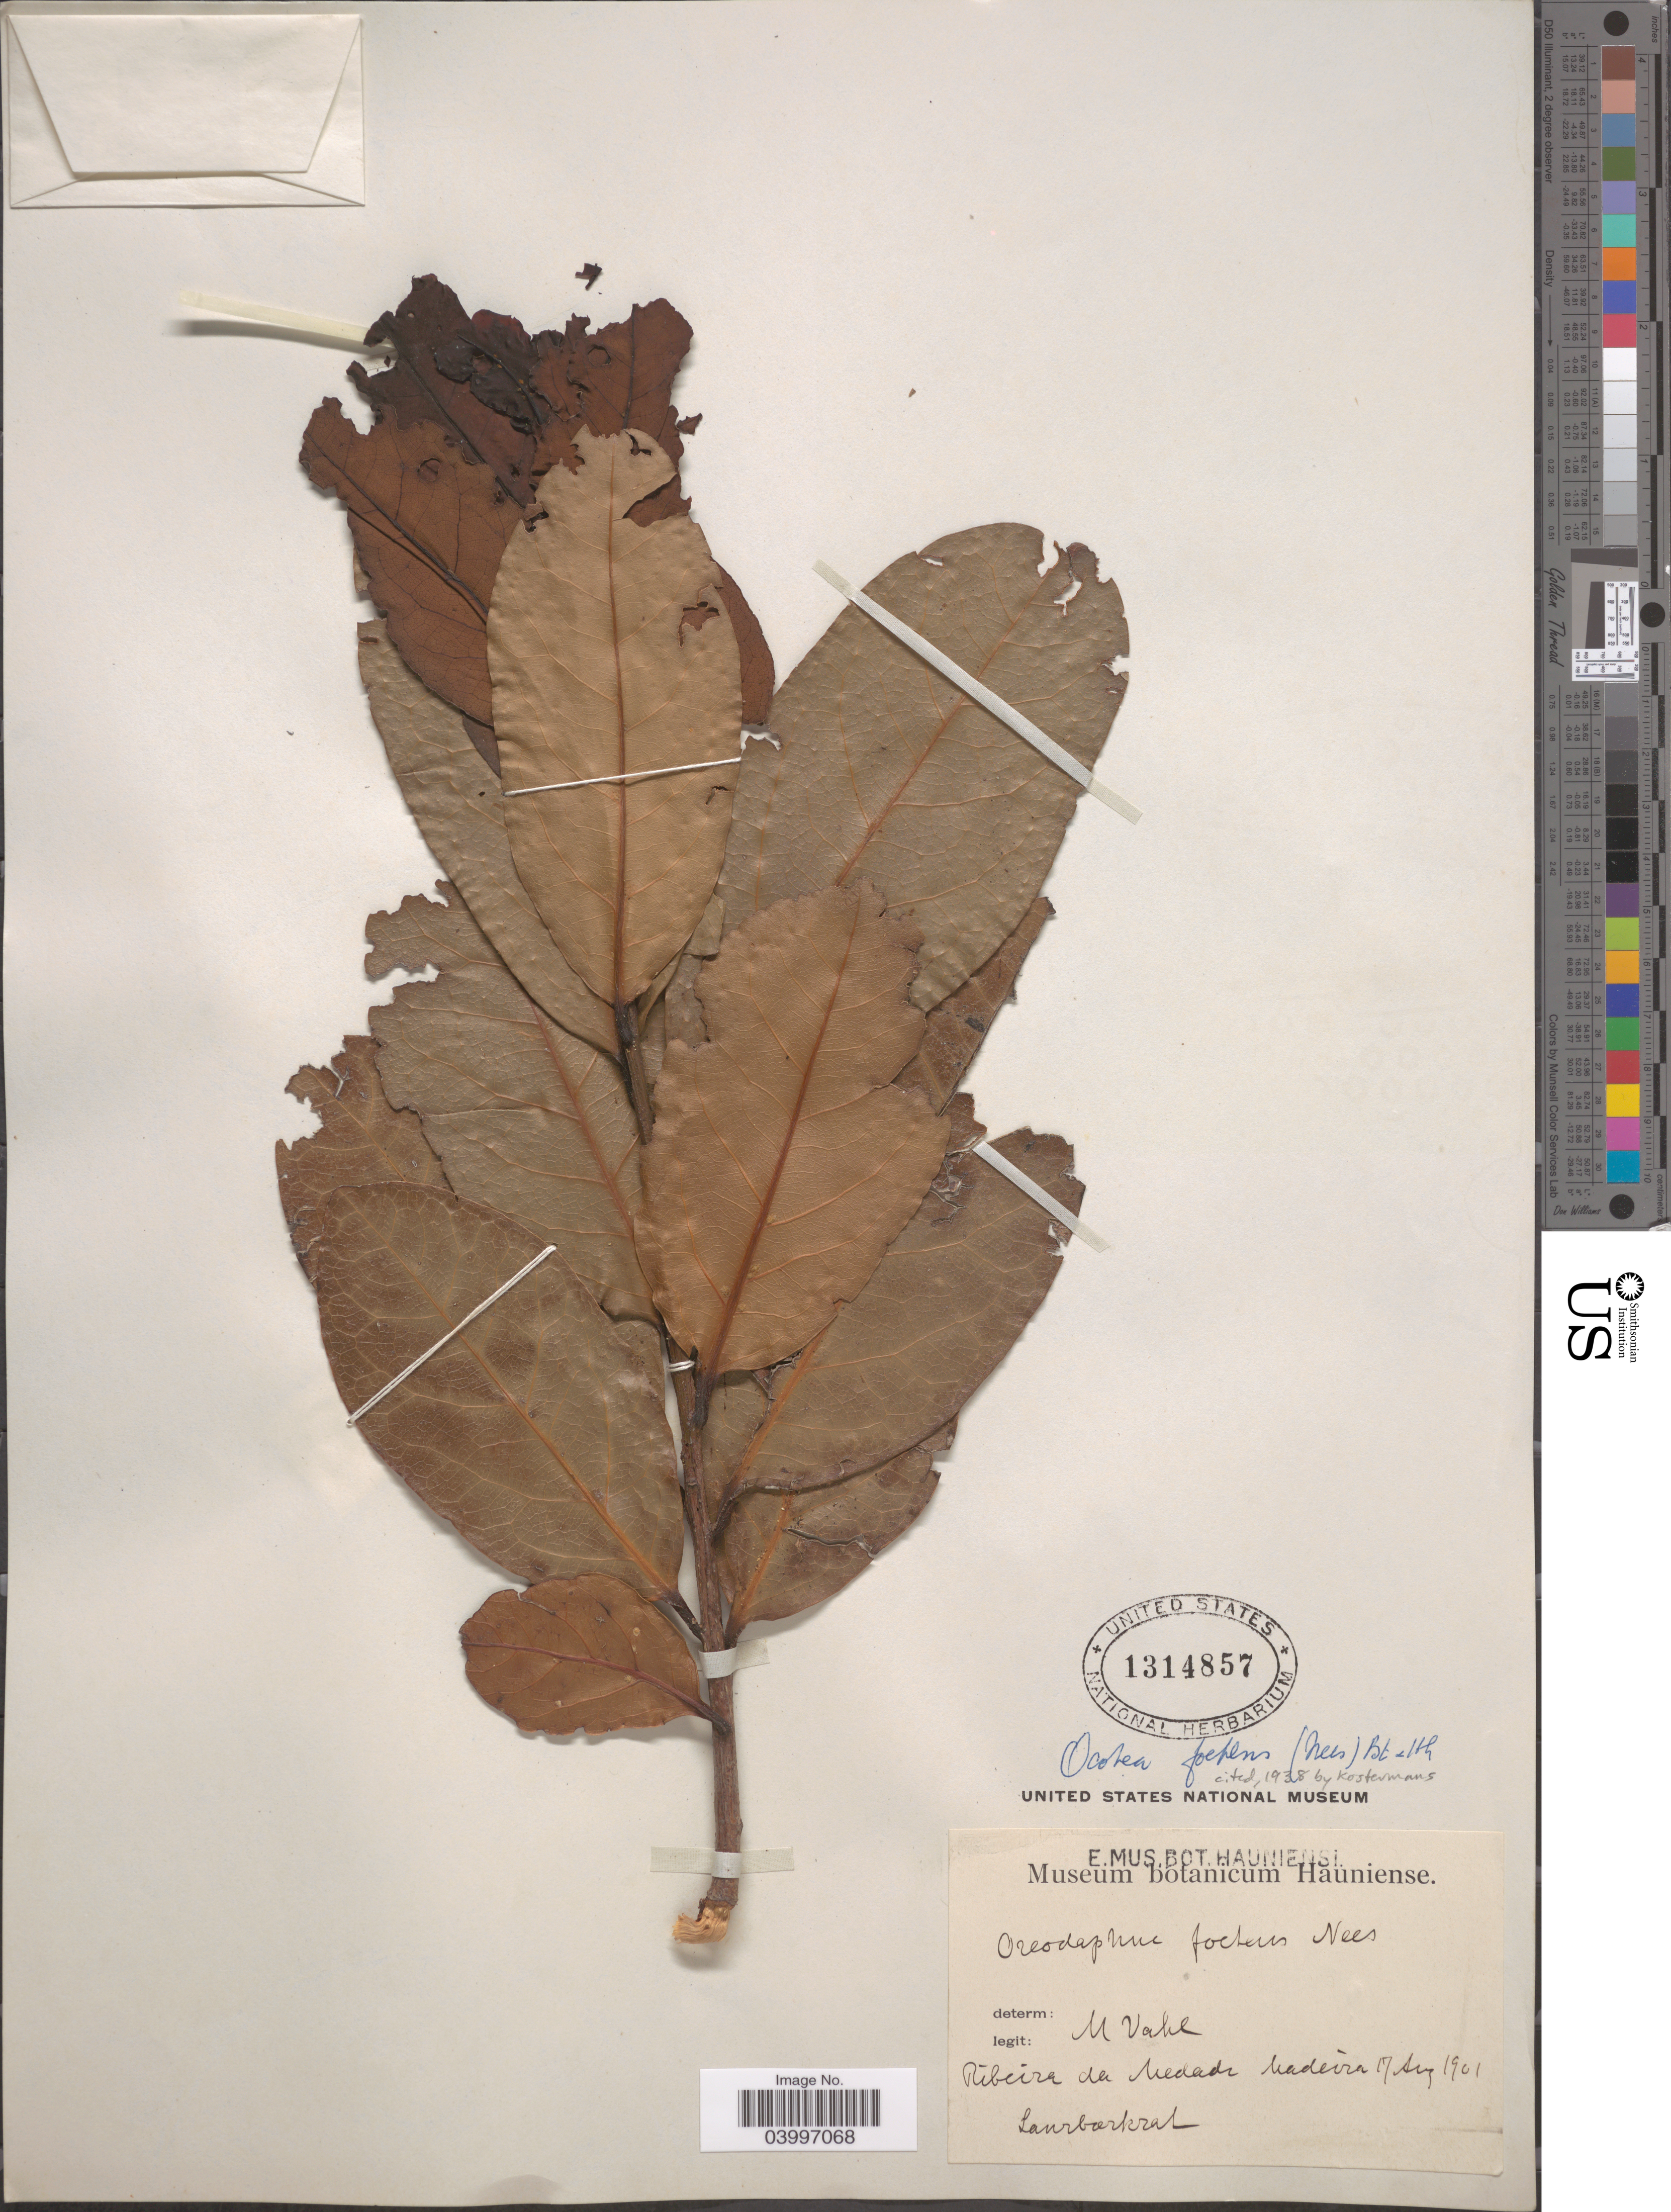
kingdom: Plantae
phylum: Tracheophyta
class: Magnoliopsida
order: Laurales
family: Lauraceae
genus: Ocotea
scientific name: Ocotea foetens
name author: Benth. & Hook. f.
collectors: M. Vahl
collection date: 1901-08-17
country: Portugal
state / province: Madeira (Aut. Reg.)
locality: Ribeira da Medade [interpreted] Madeira.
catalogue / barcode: US 1314857